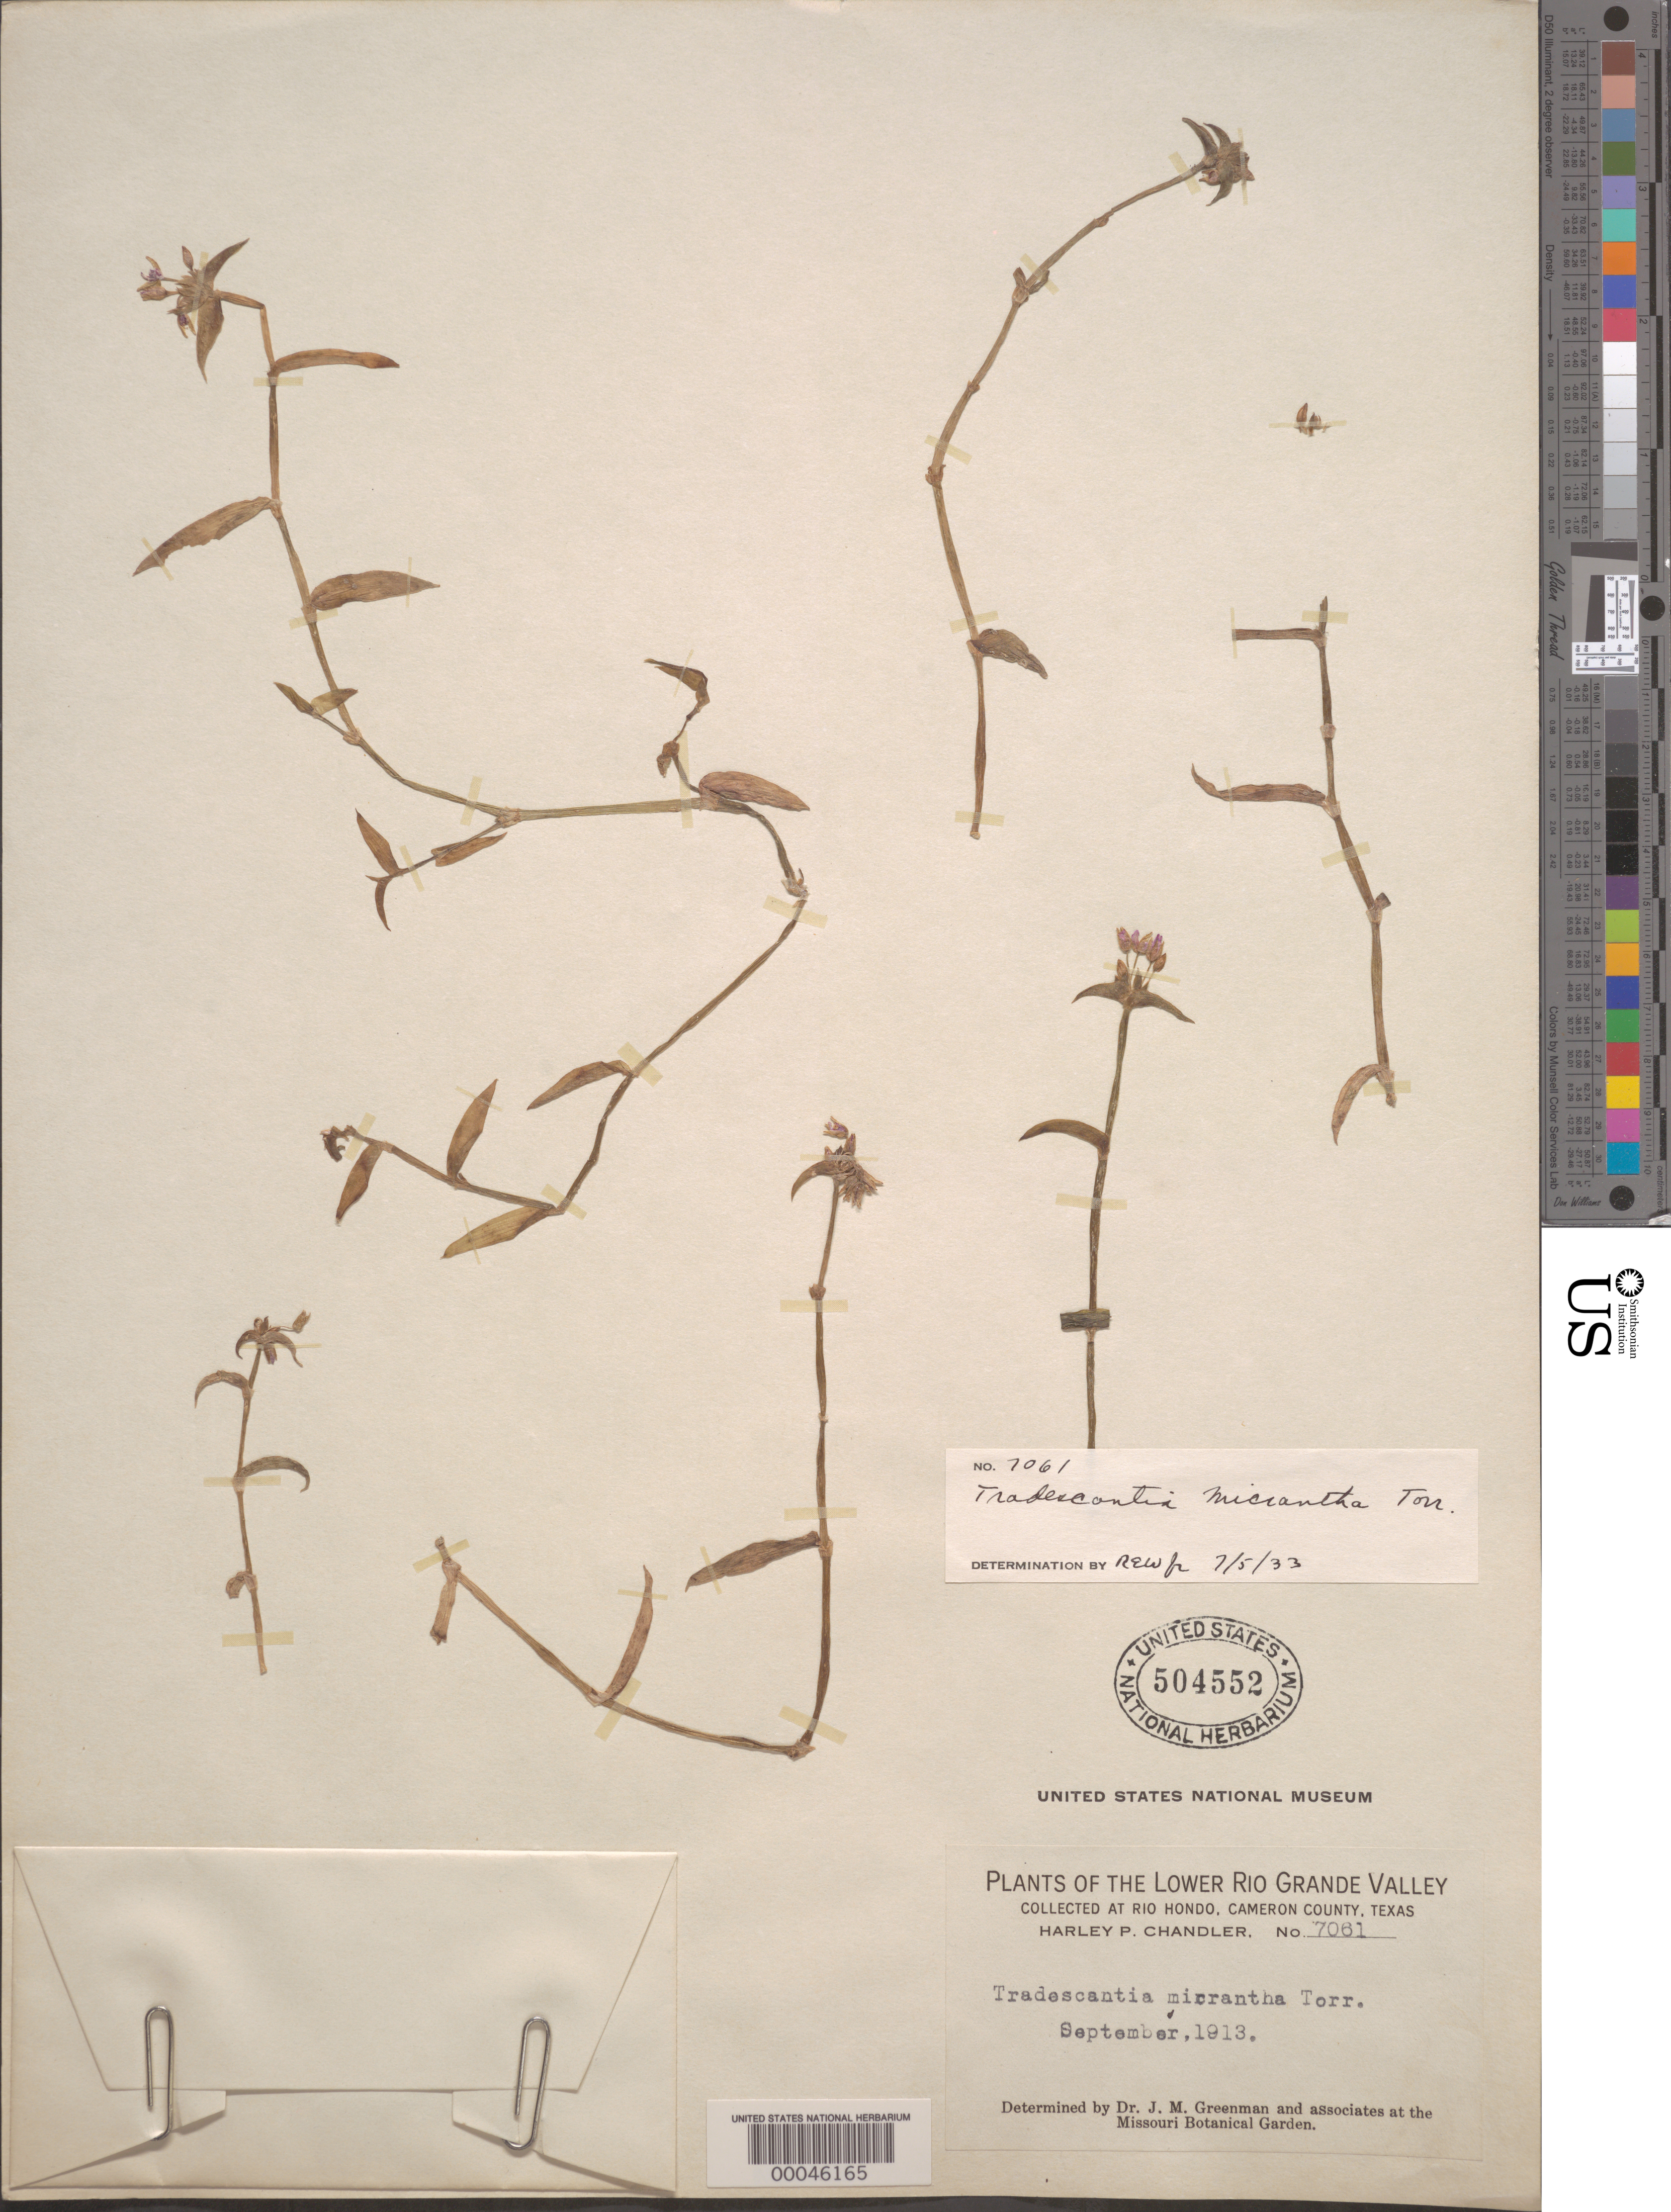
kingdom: Plantae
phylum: Tracheophyta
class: Liliopsida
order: Commelinales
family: Commelinaceae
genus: Callisia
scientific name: Callisia micrantha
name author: (Torr.) D.R. Hunt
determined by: Woodson, R. E., Jr.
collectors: H. Chandler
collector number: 7061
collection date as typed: Sep 1913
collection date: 1913-09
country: United States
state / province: Texas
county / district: Cameron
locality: Rio hondo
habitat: Riverbank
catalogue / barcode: US 504552